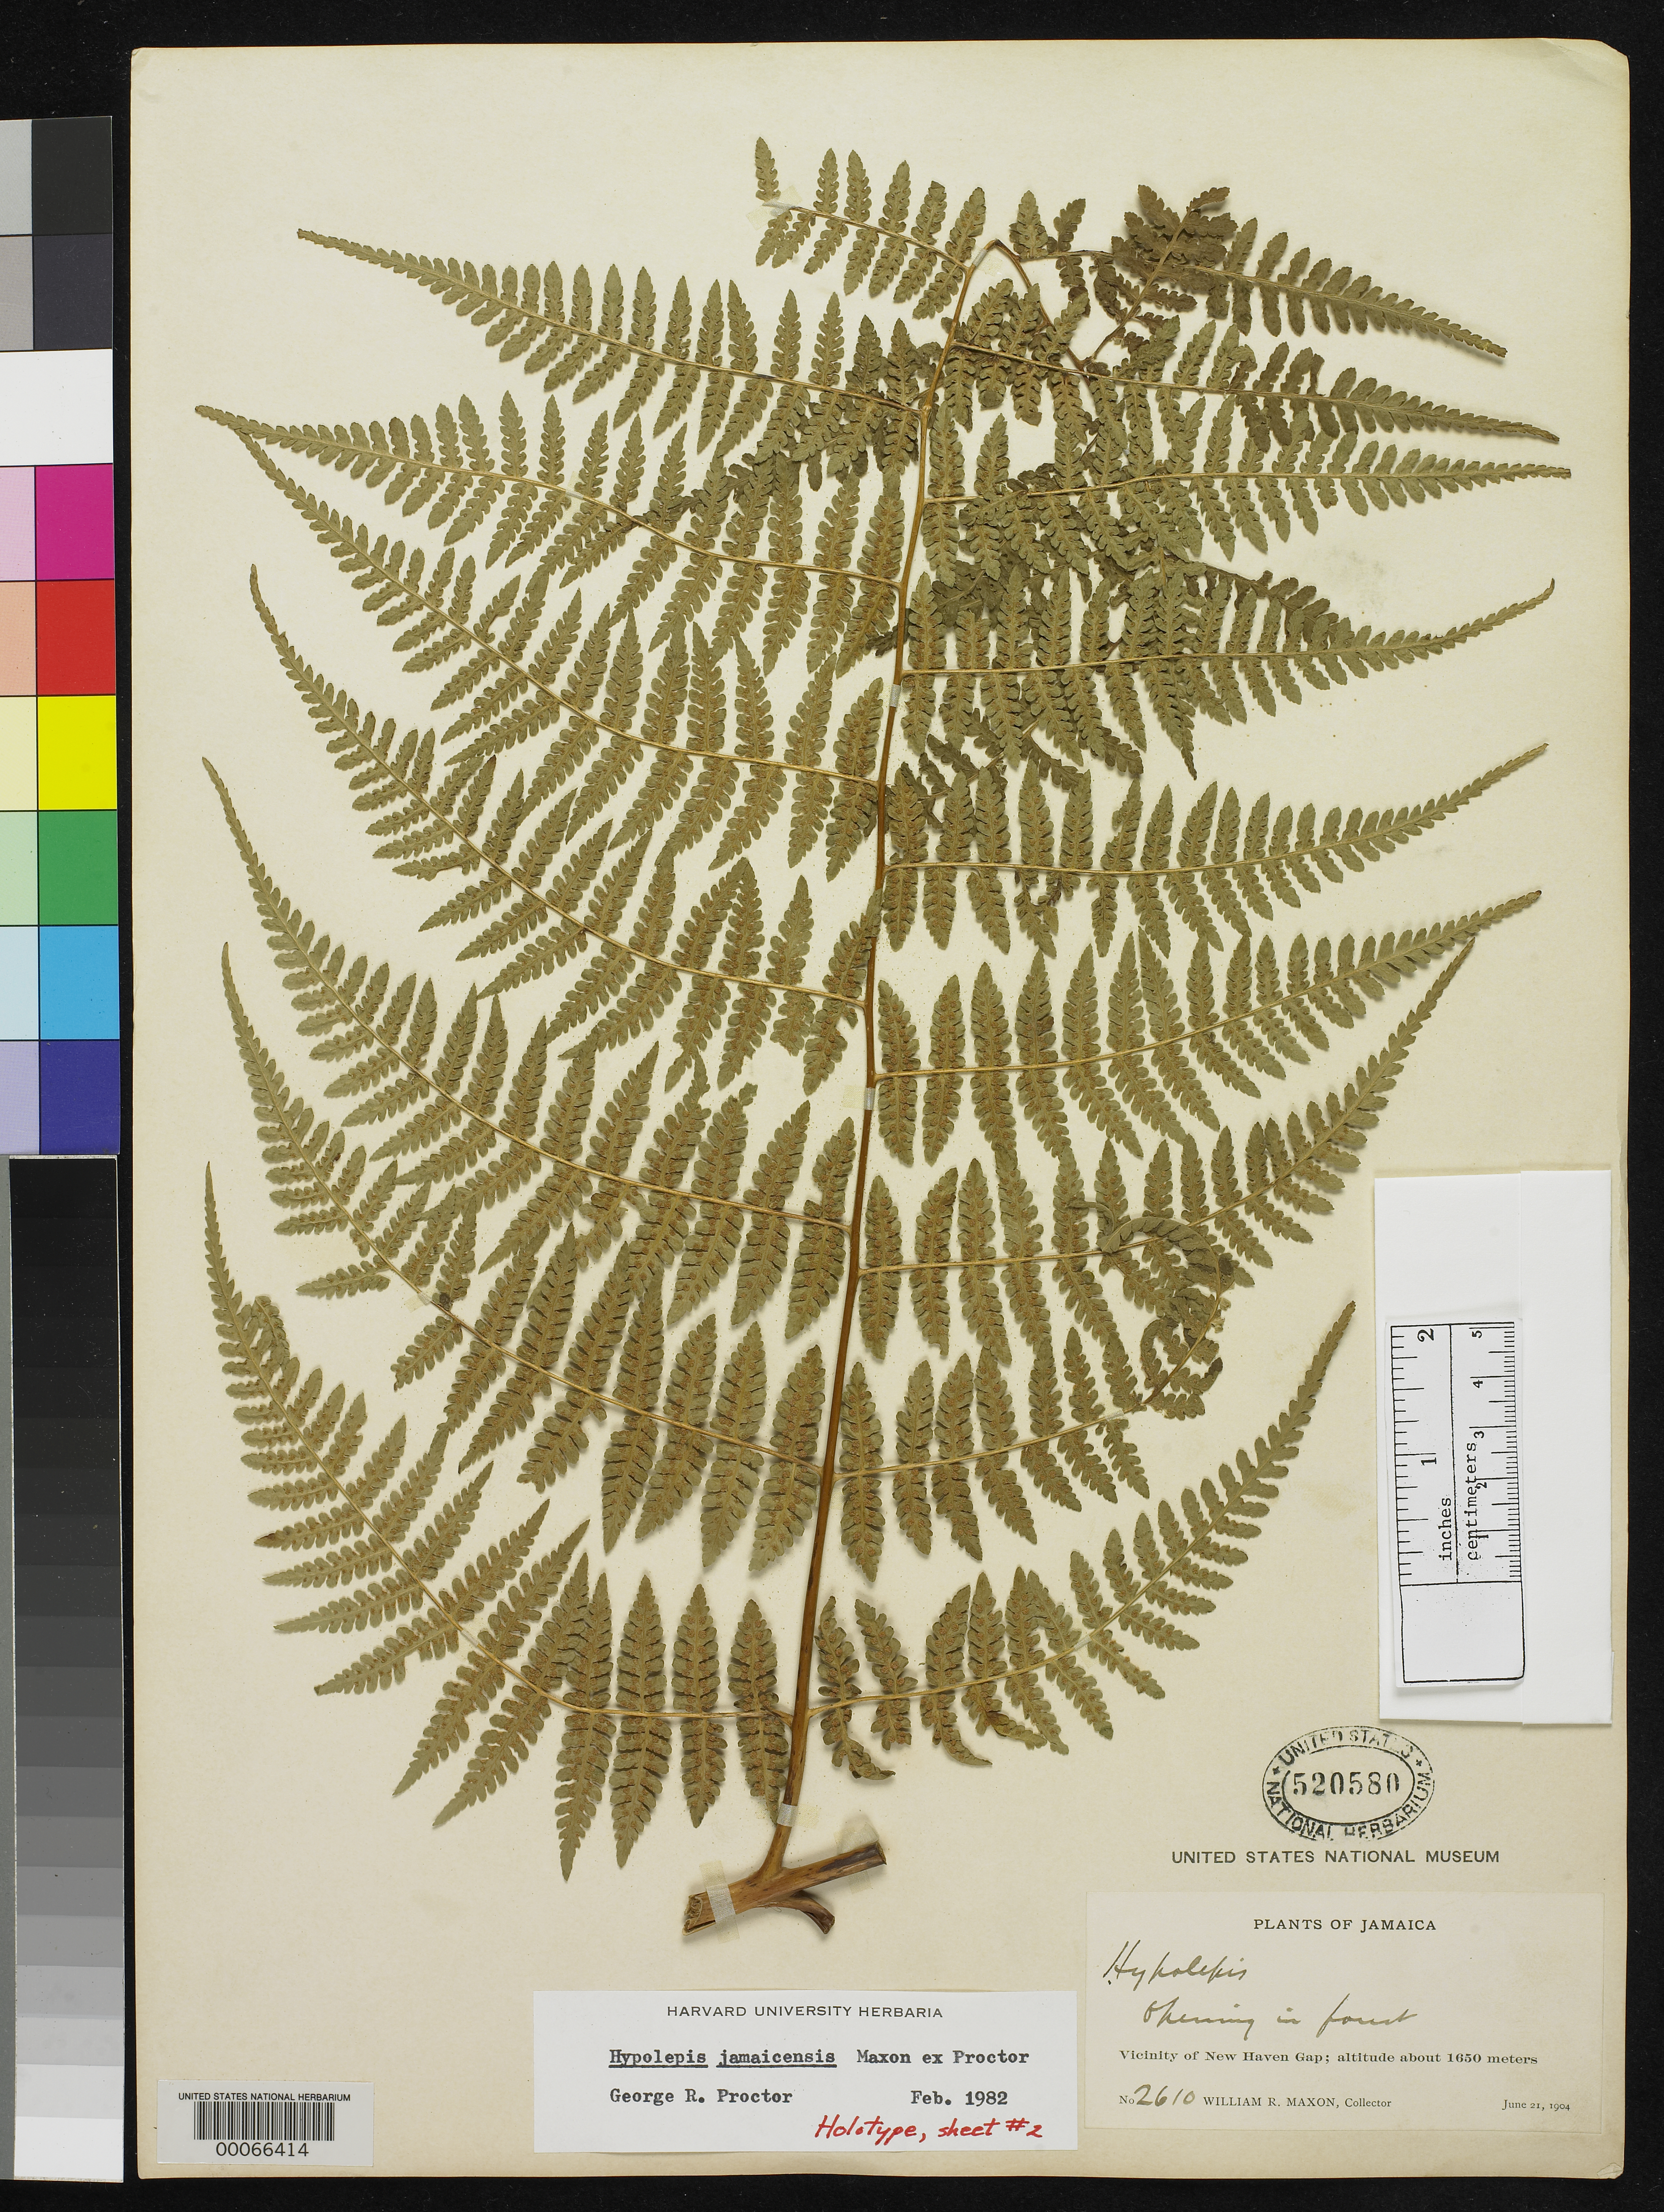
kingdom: Plantae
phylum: Tracheophyta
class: Polypodiopsida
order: Polypodiales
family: Dennstaedtiaceae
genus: Hypolepis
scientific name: Hypolepis jamaicensis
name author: Maxon ex Proctor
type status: Holotype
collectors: W. R. Maxon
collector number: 2610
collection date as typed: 21 Jun 1904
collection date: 1904-06-21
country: Jamaica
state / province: Saint Andrew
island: Greater Antilles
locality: Vicinity of New Haven Gap.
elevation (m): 1650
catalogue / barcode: US 520580